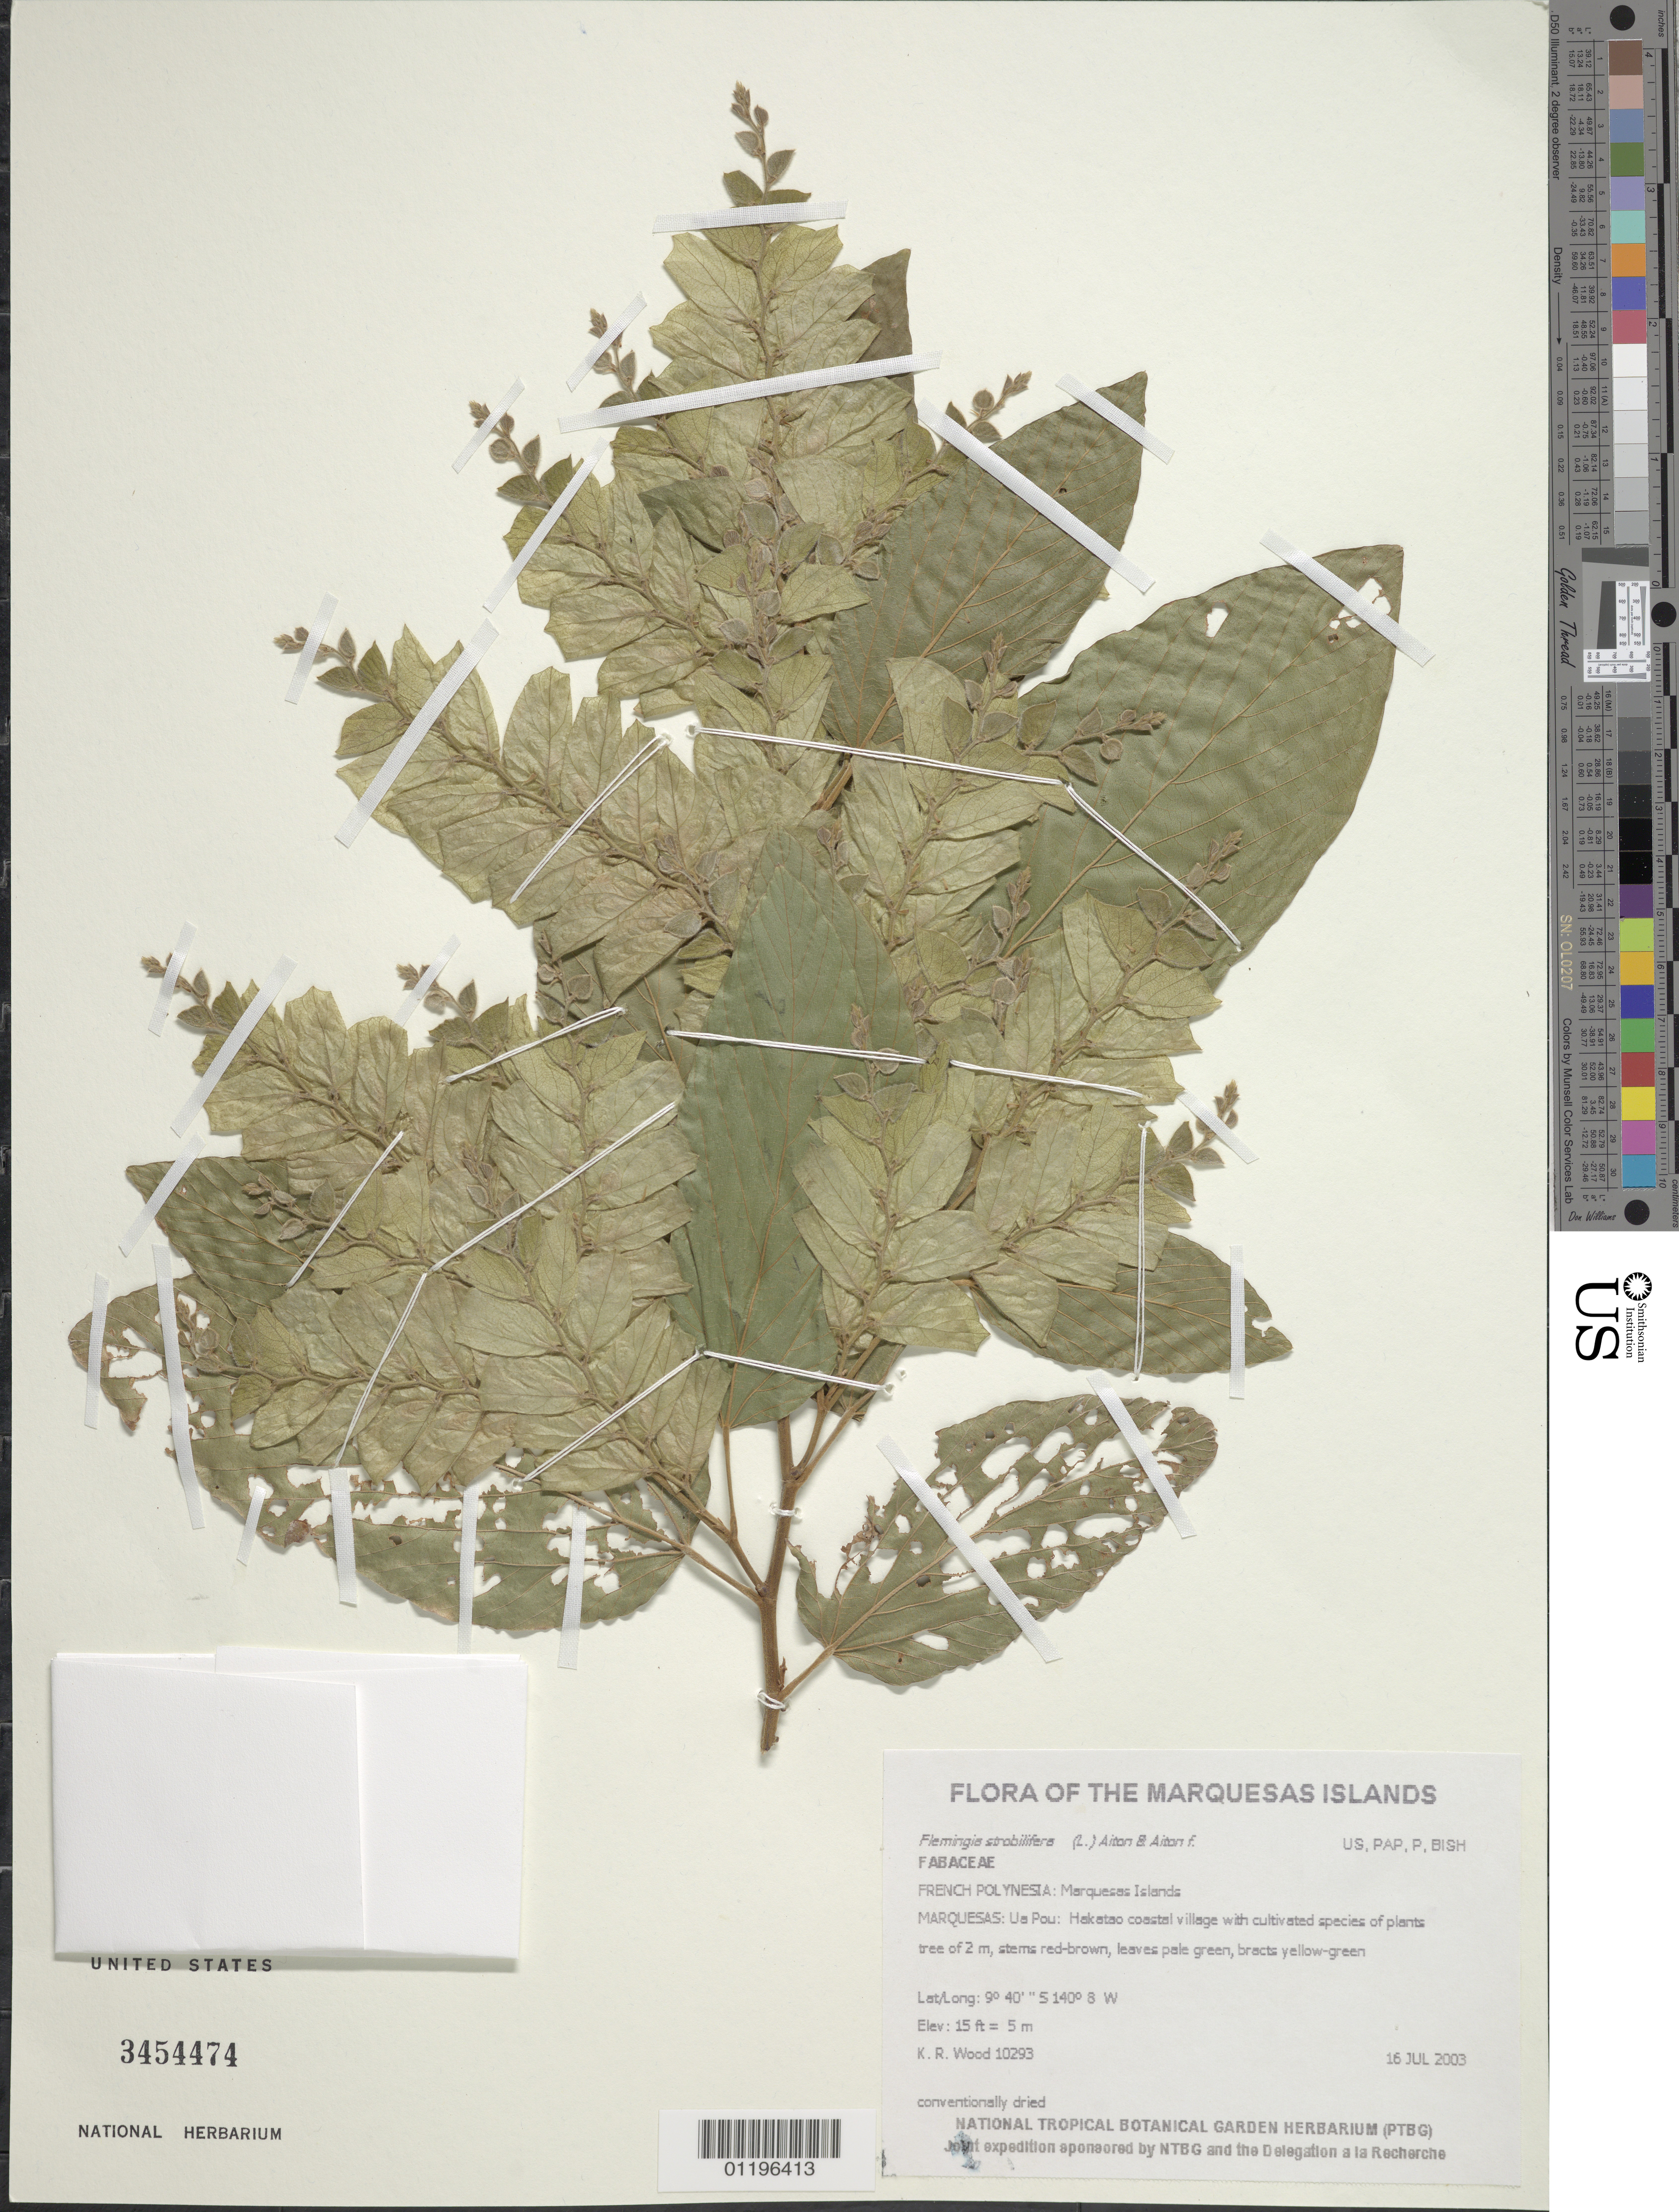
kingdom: Plantae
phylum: Tracheophyta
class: Magnoliopsida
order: Fabales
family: Fabaceae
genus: Flemingia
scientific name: Flemingia strobilifera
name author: (L.) W.T. Aiton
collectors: K. R. Wood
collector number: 10293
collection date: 2003-07-16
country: French Polynesia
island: Ua Pou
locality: Hakatao coastal village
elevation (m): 5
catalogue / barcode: US 3454474